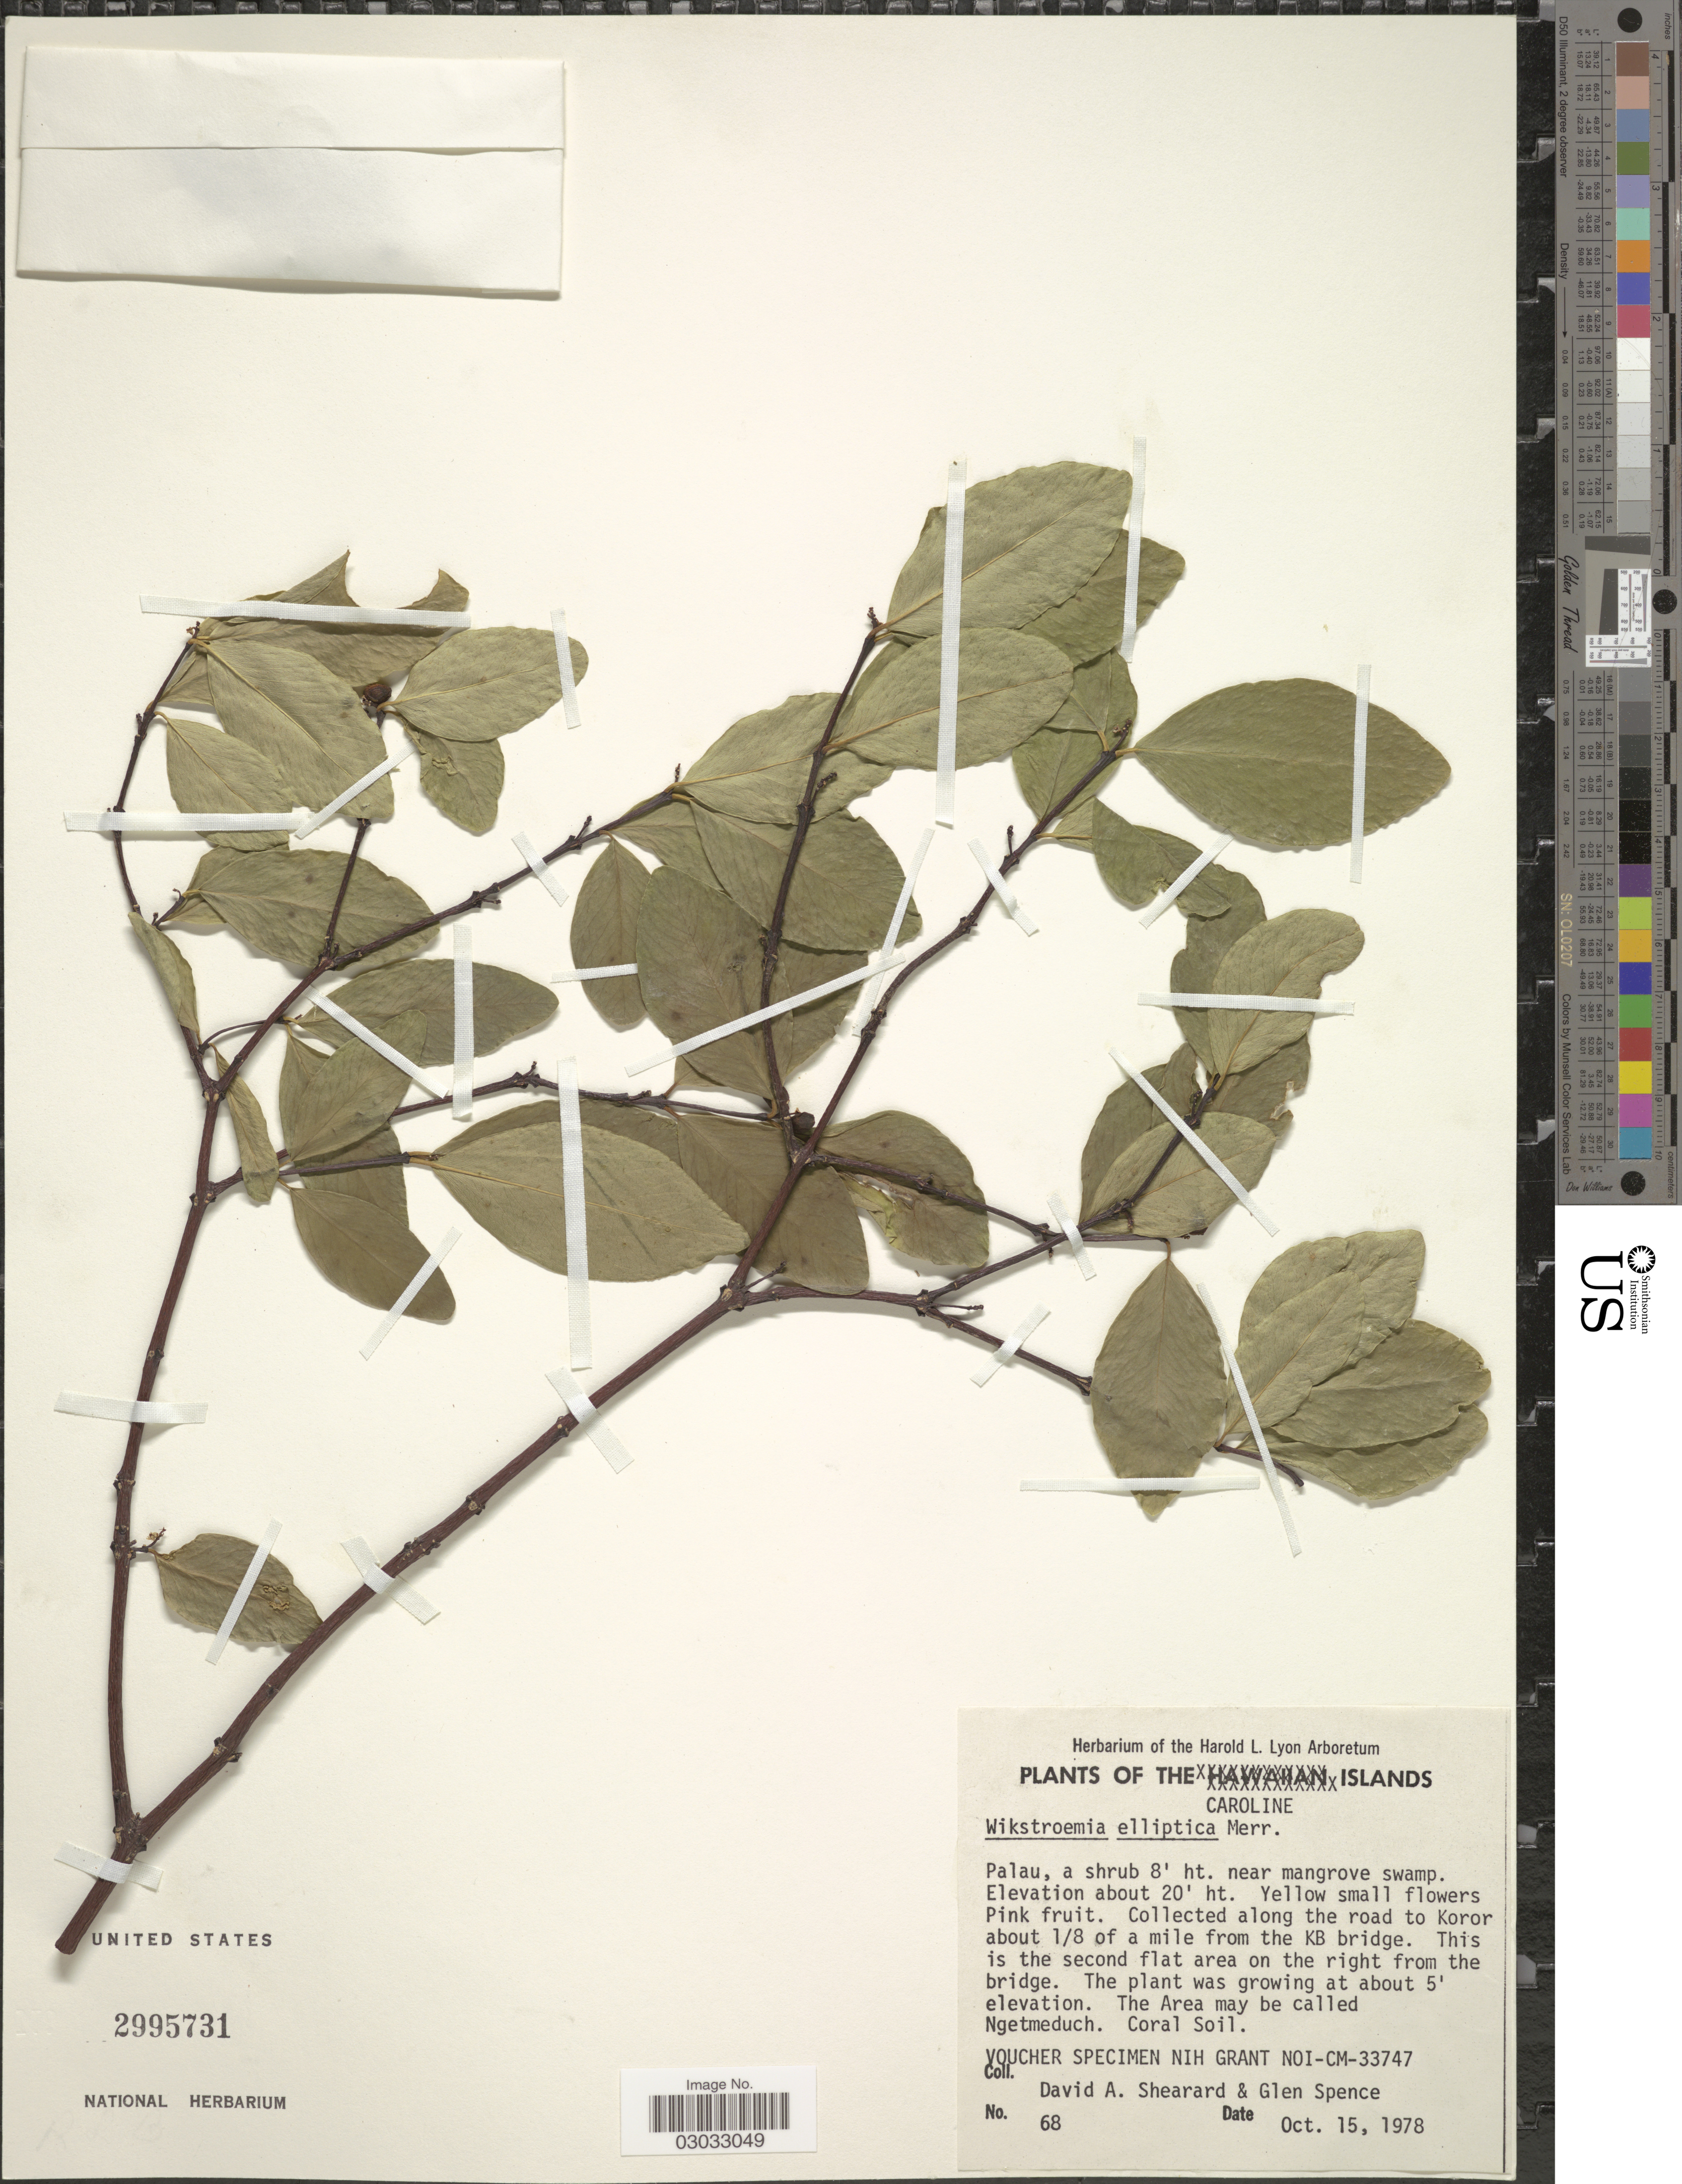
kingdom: Plantae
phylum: Tracheophyta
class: Magnoliopsida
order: Malvales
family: Thymelaeaceae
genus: Wikstroemia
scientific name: Wikstroemia elliptica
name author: Merr.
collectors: D. Shearard & G. Spence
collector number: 68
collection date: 1978-10-15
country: Palau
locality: The Caroline Islands, Palau, along the road to Koror about 1/8 of a mile from the KB bridge.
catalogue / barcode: US 2995731